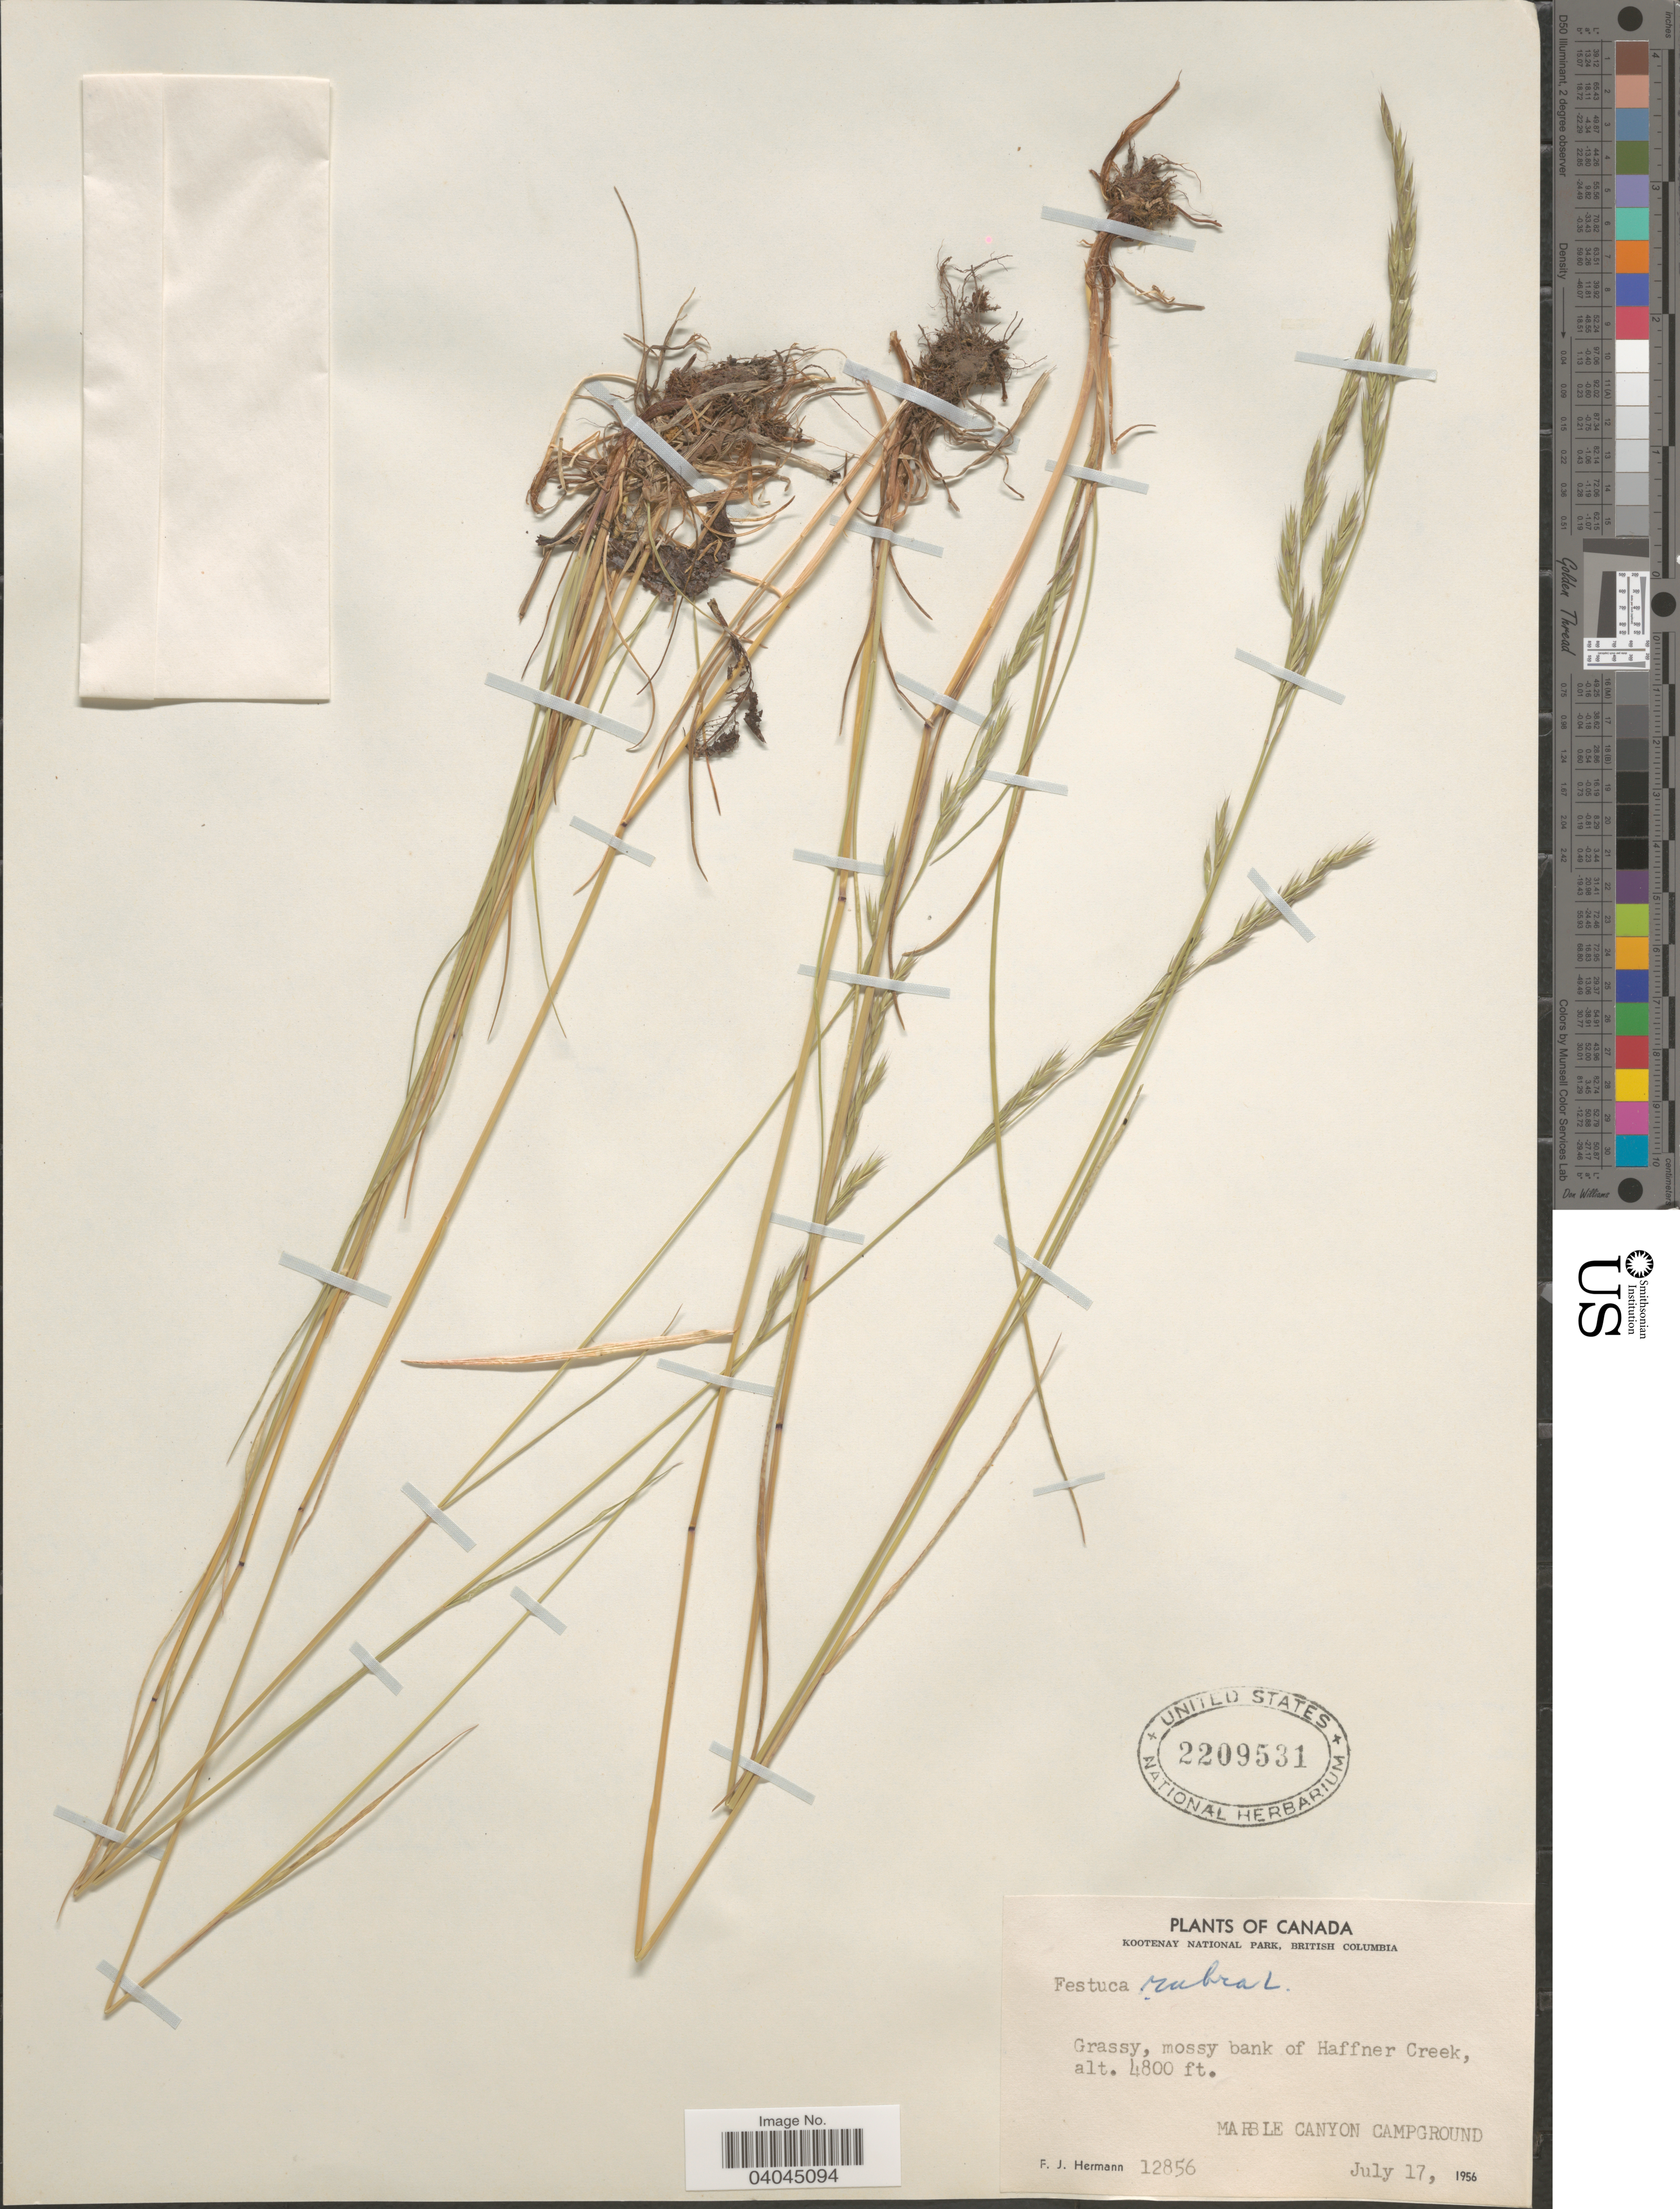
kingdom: Plantae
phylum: Tracheophyta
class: Liliopsida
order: Poales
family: Poaceae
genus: Festuca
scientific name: Festuca rubra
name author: L.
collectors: F. J. Hermann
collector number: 12856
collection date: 1956-07-17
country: Canada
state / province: British Columbia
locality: Kootenay National Park. Bank of Haffner Creek, Marble Canyon Campground.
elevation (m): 1463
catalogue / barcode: US 2209531